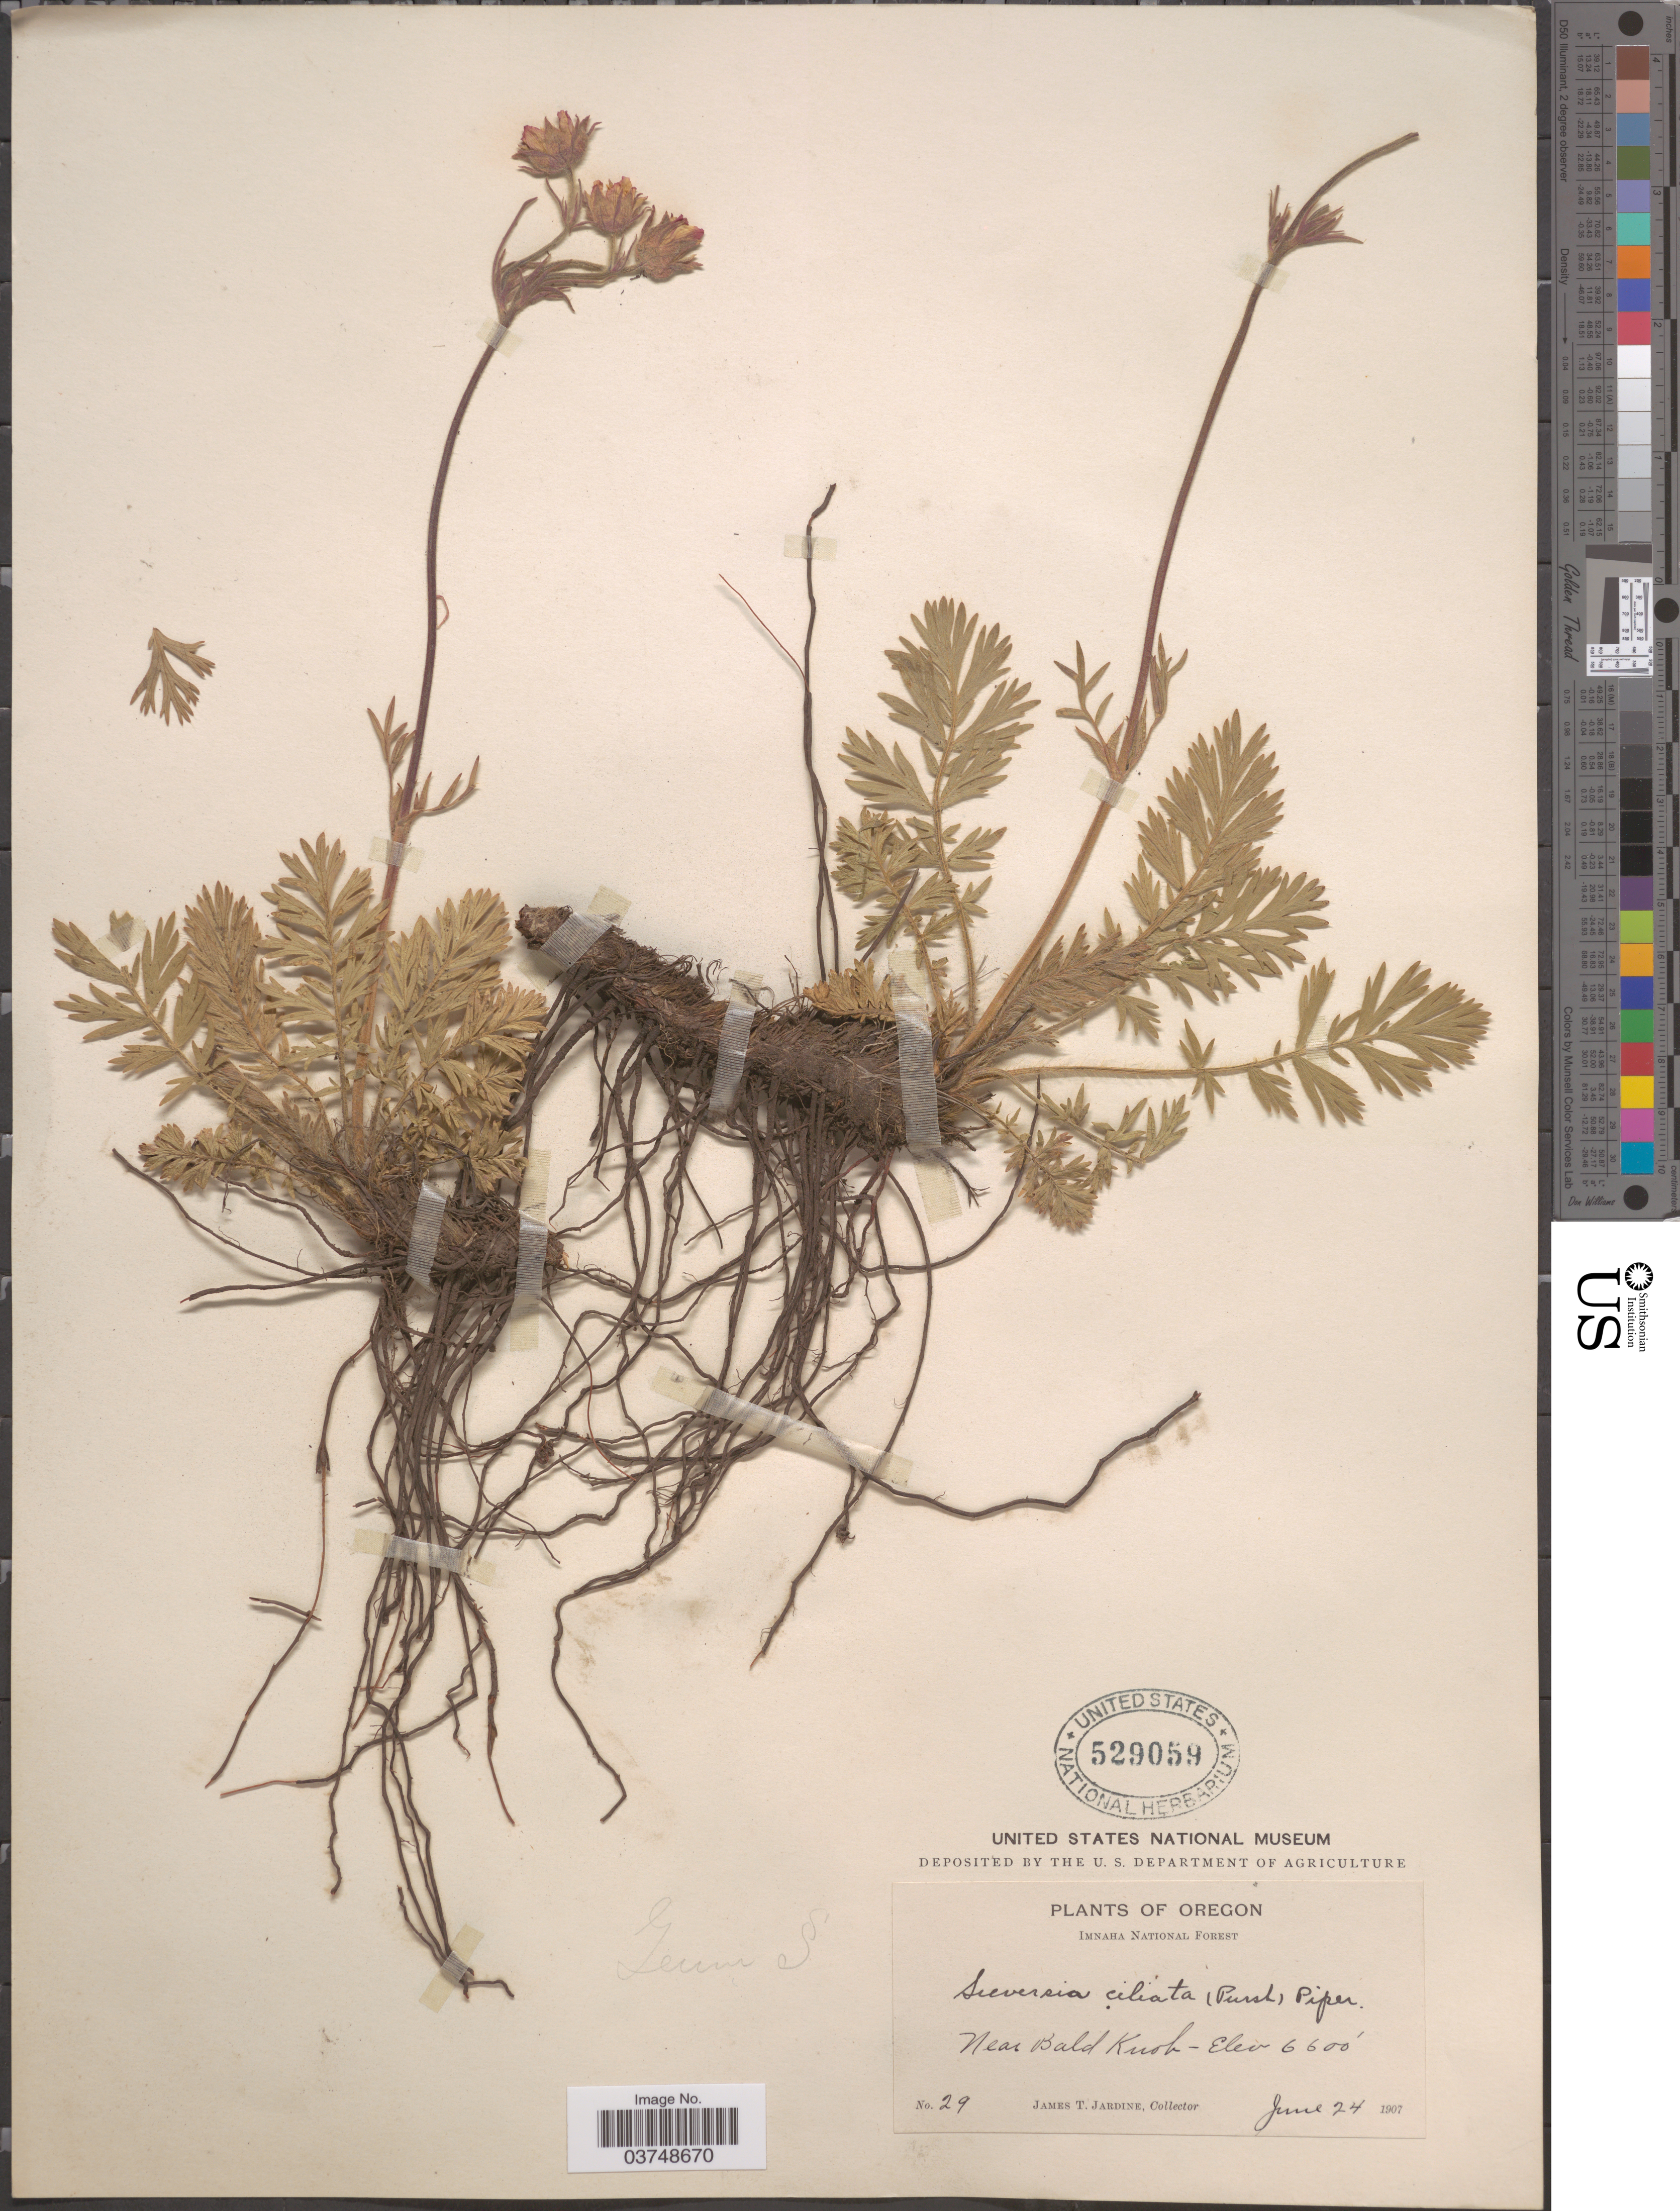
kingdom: Plantae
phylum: Tracheophyta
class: Magnoliopsida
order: Rosales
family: Rosaceae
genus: Geum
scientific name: Geum triflorum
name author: Pursh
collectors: J. T. Jardine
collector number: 29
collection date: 1907-06-24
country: United States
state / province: Oregon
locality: Imnaha National Forest. Near Bald Knob.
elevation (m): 2012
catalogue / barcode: US 529059